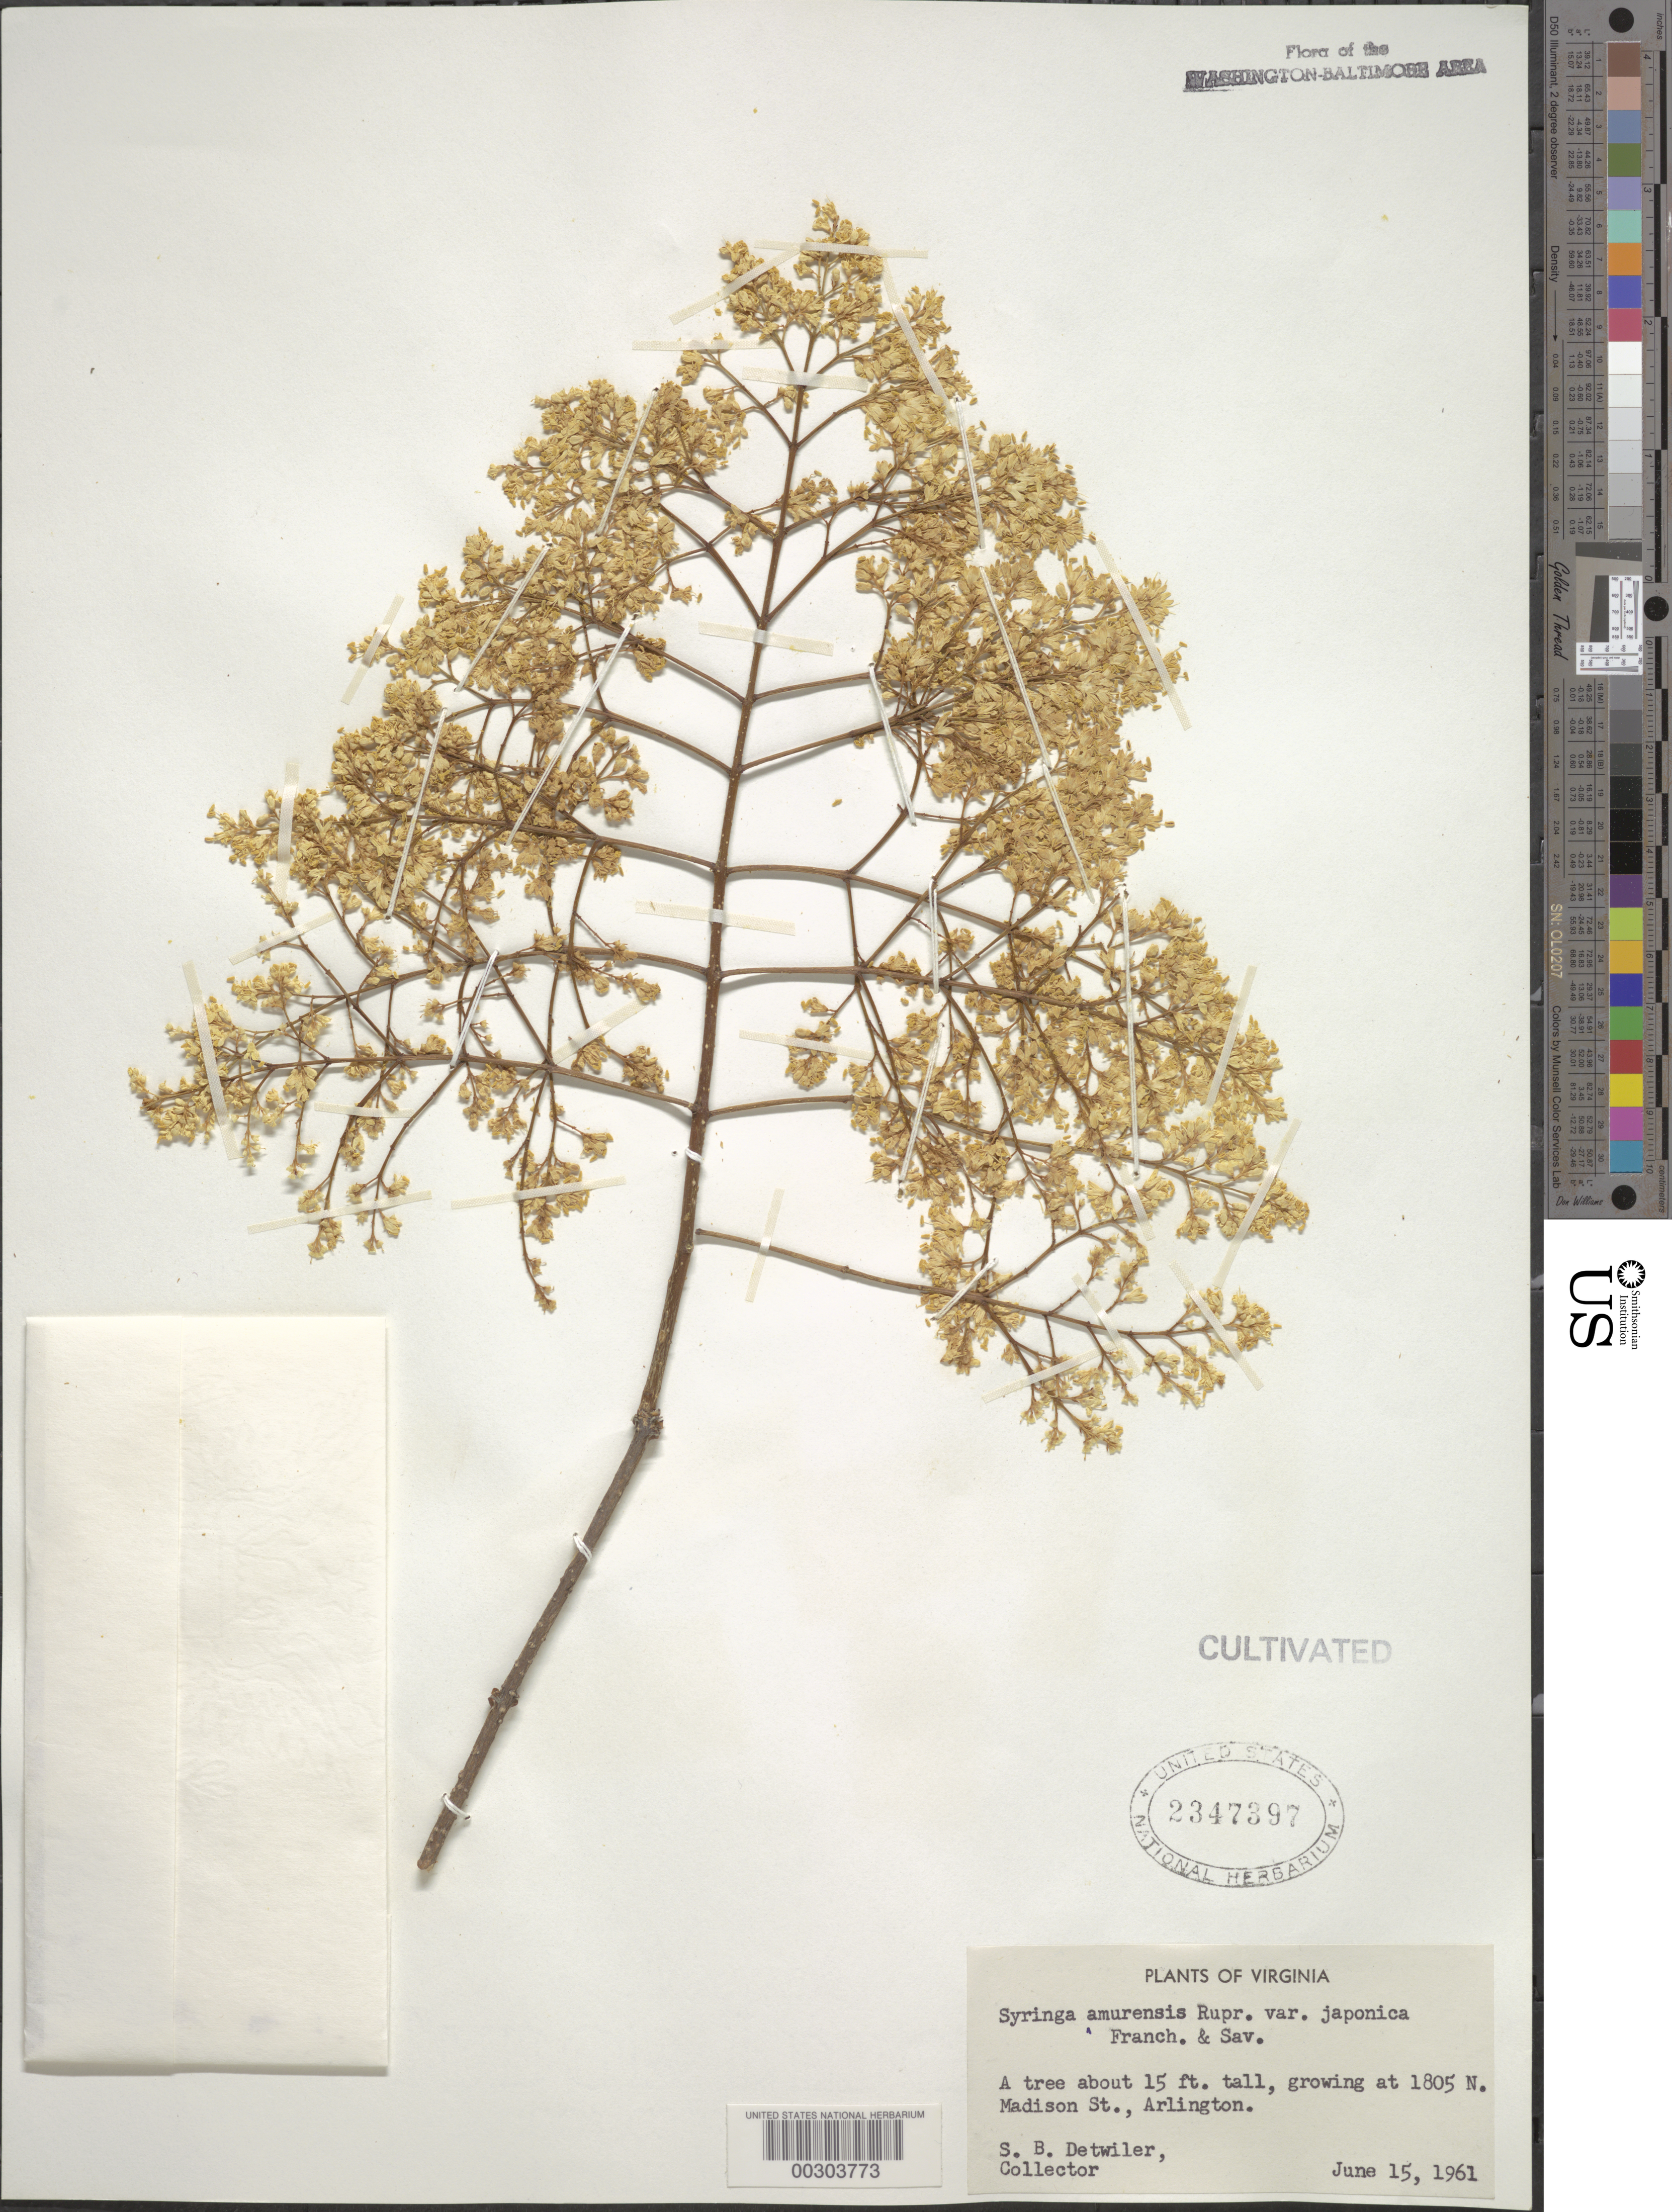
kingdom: Plantae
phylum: Tracheophyta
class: Magnoliopsida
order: Lamiales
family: Oleaceae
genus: Syringa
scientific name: Syringa amurensis var. japonica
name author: (Maxim.) Franch. & Sav.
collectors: S. Detwiler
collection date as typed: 15 Jun 1961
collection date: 1961-06-15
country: United States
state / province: Virginia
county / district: Arlington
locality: Arlington, 1805 N Madison St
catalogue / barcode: US 2347397